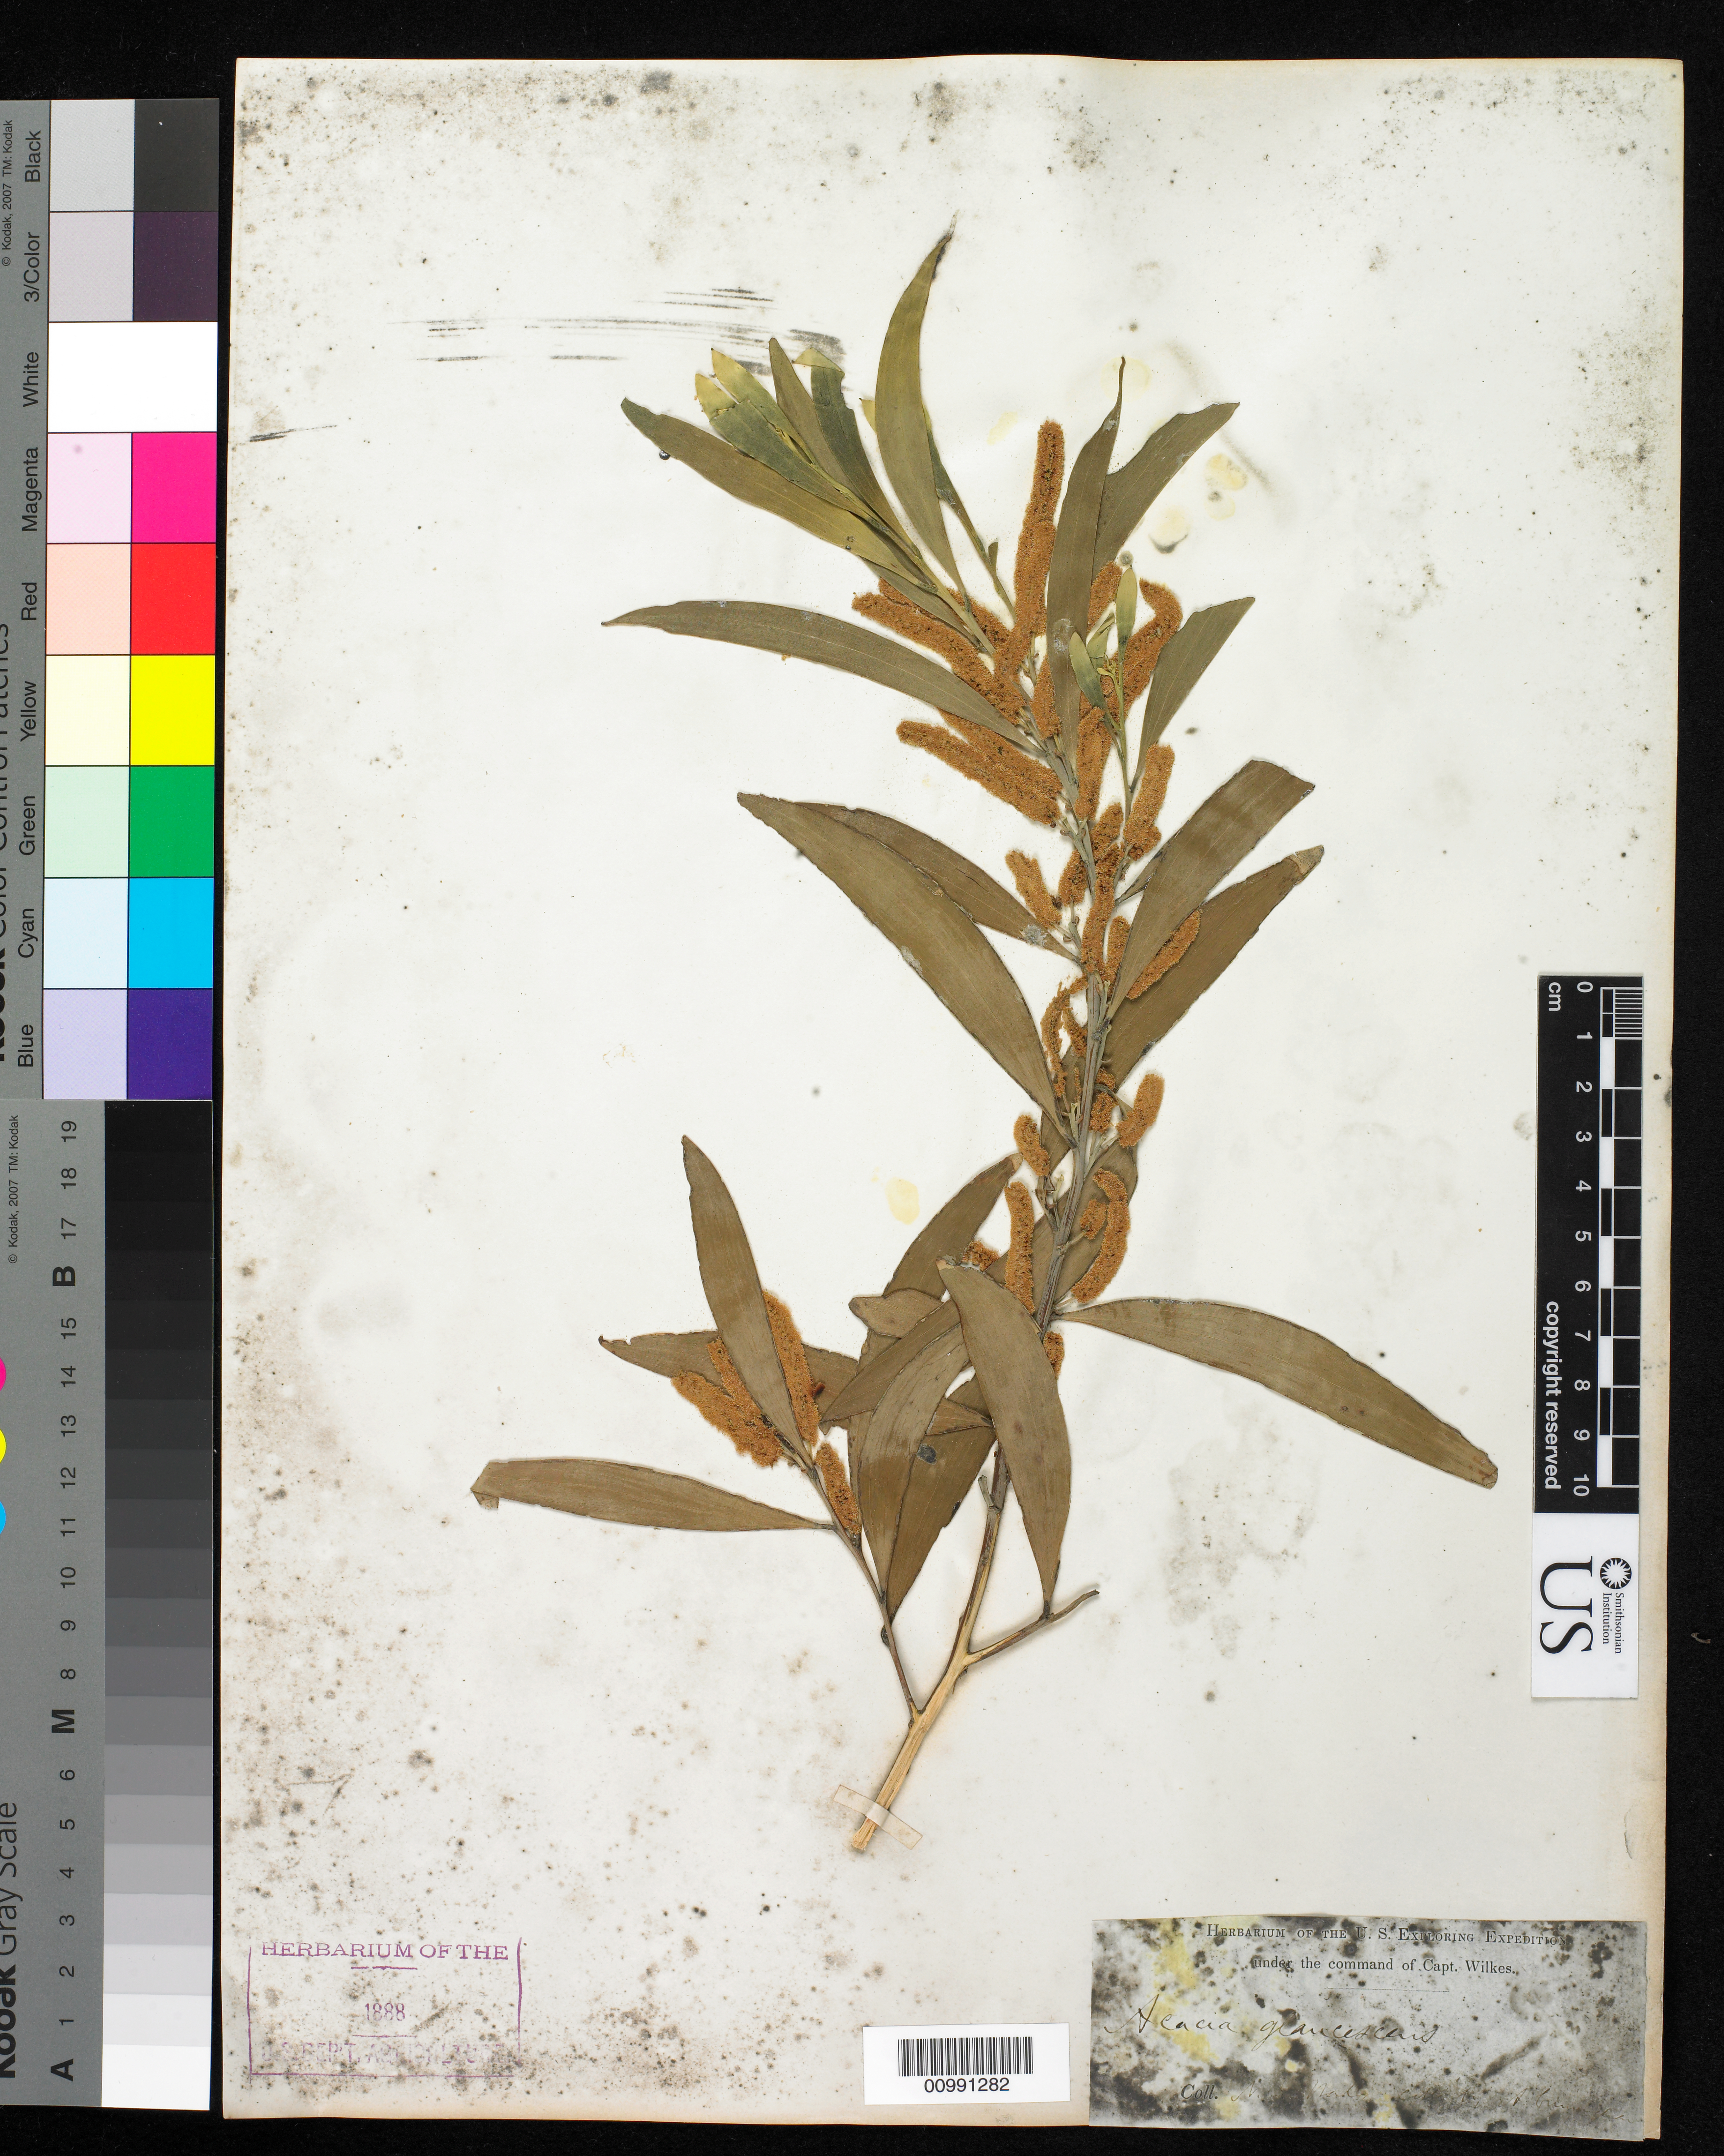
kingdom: Plantae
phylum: Tracheophyta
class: Magnoliopsida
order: Fabales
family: Fabaceae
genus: Acacia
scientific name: Acacia glaucescens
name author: Willd.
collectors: Wilkes Explor. Exped.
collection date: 1838/1842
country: Australia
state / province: New South Wales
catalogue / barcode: US 98521